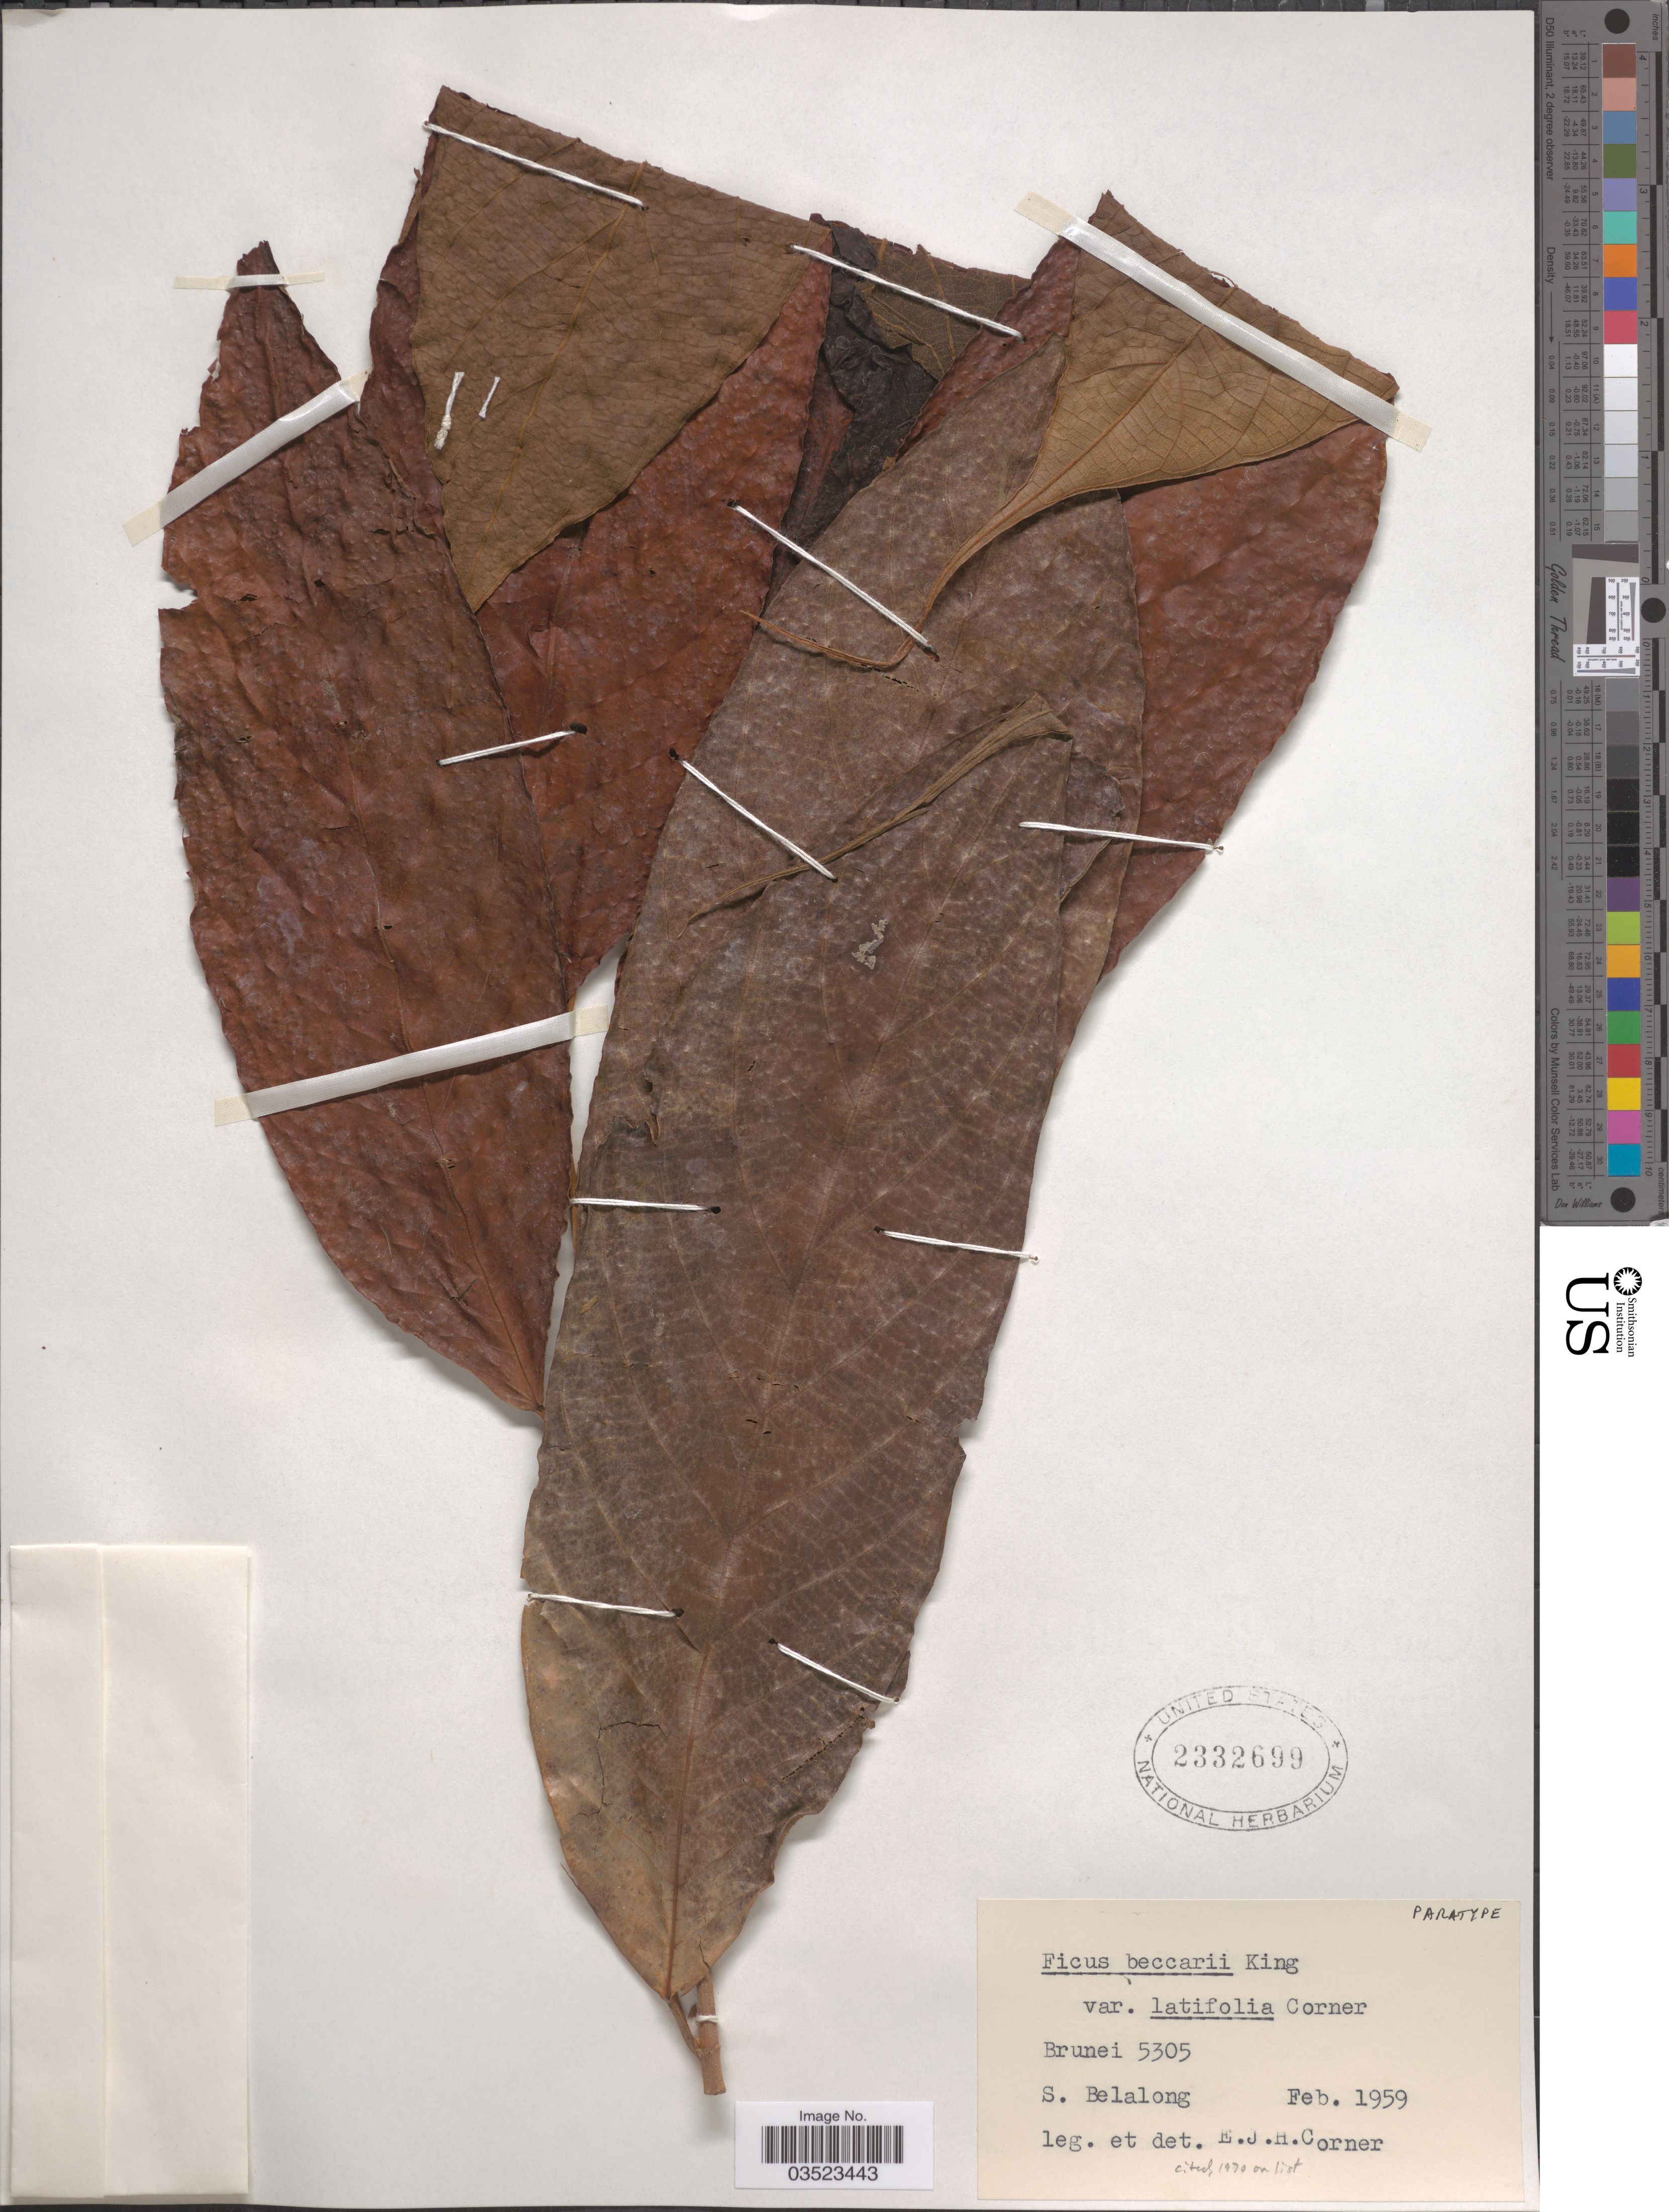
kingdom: Plantae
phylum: Tracheophyta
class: Magnoliopsida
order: Rosales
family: Moraceae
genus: Ficus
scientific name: Ficus beccarii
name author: King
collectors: E. Corner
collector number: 5305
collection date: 1959-02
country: Brunei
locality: Brunei. S. Belalong.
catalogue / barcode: US 2332699